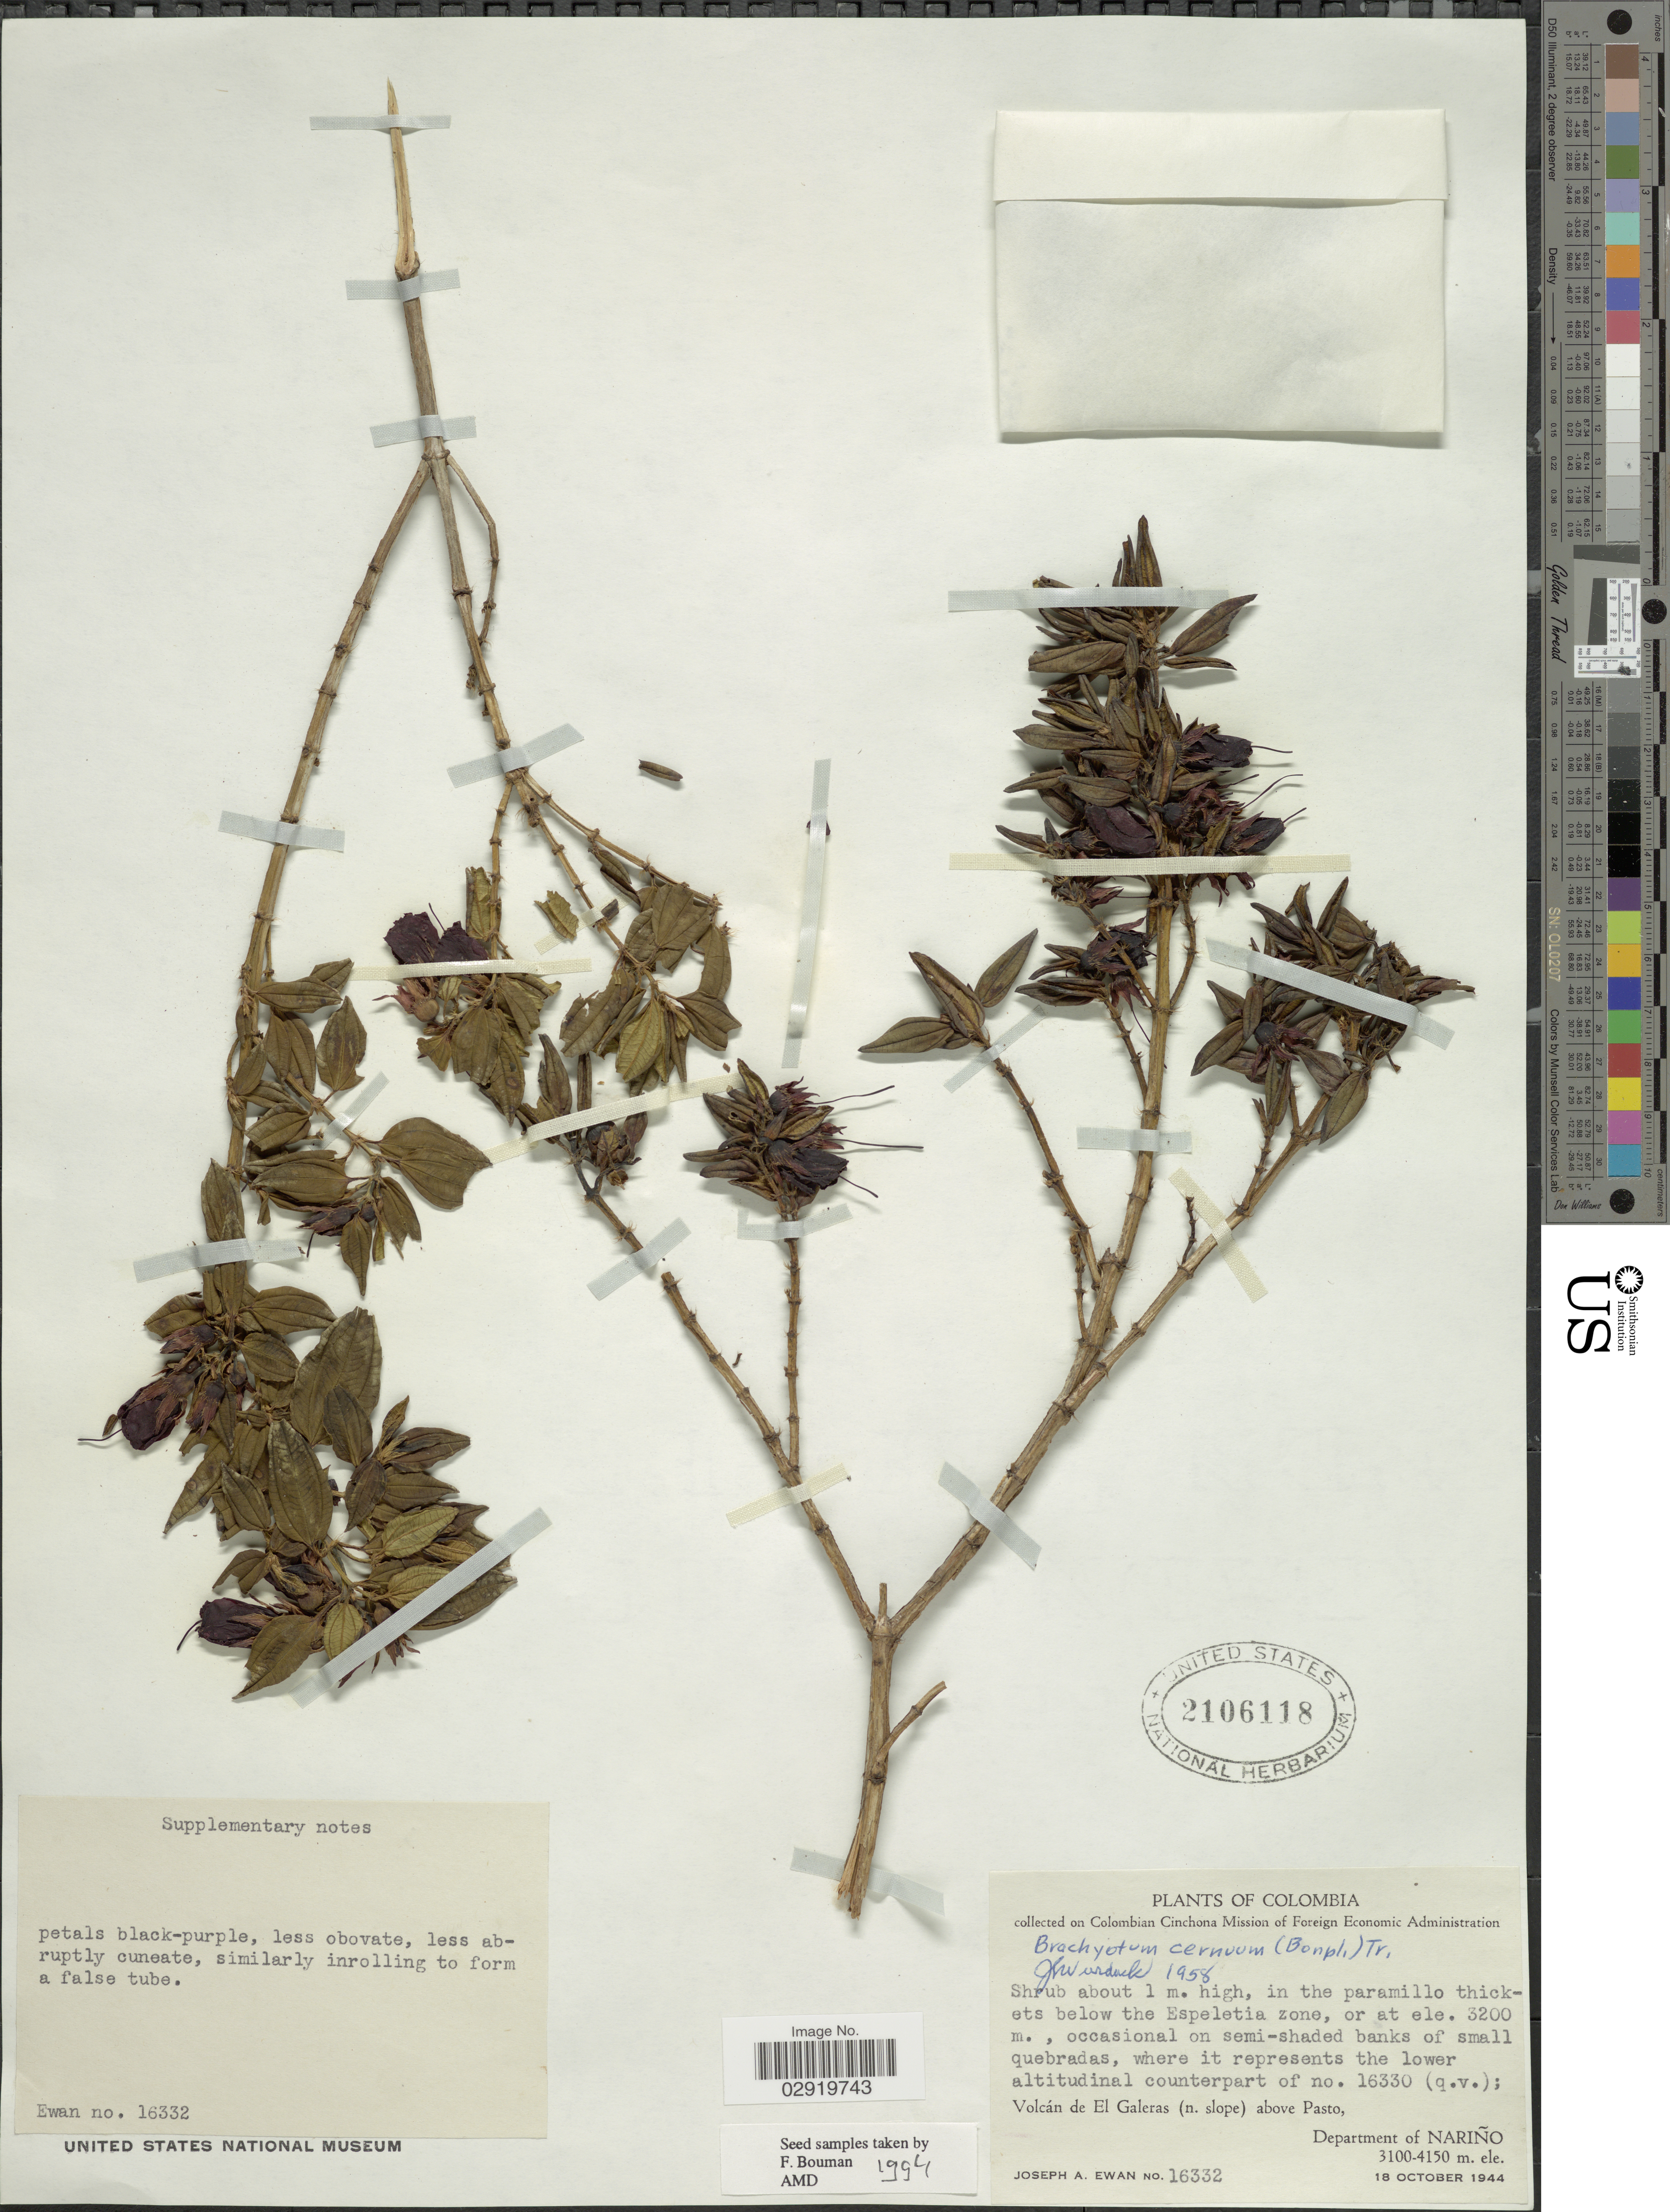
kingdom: Plantae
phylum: Tracheophyta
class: Magnoliopsida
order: Myrtales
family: Melastomataceae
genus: Brachyotum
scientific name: Brachyotum cernuum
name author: (Bonpl.) Triana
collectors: J. A. Ewan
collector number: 16332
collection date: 1944-10-18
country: Colombia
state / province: Nariño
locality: Volcán de El Galeras (n. slope) above Pasto, Department of Nariño.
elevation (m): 3100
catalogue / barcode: US 2106118